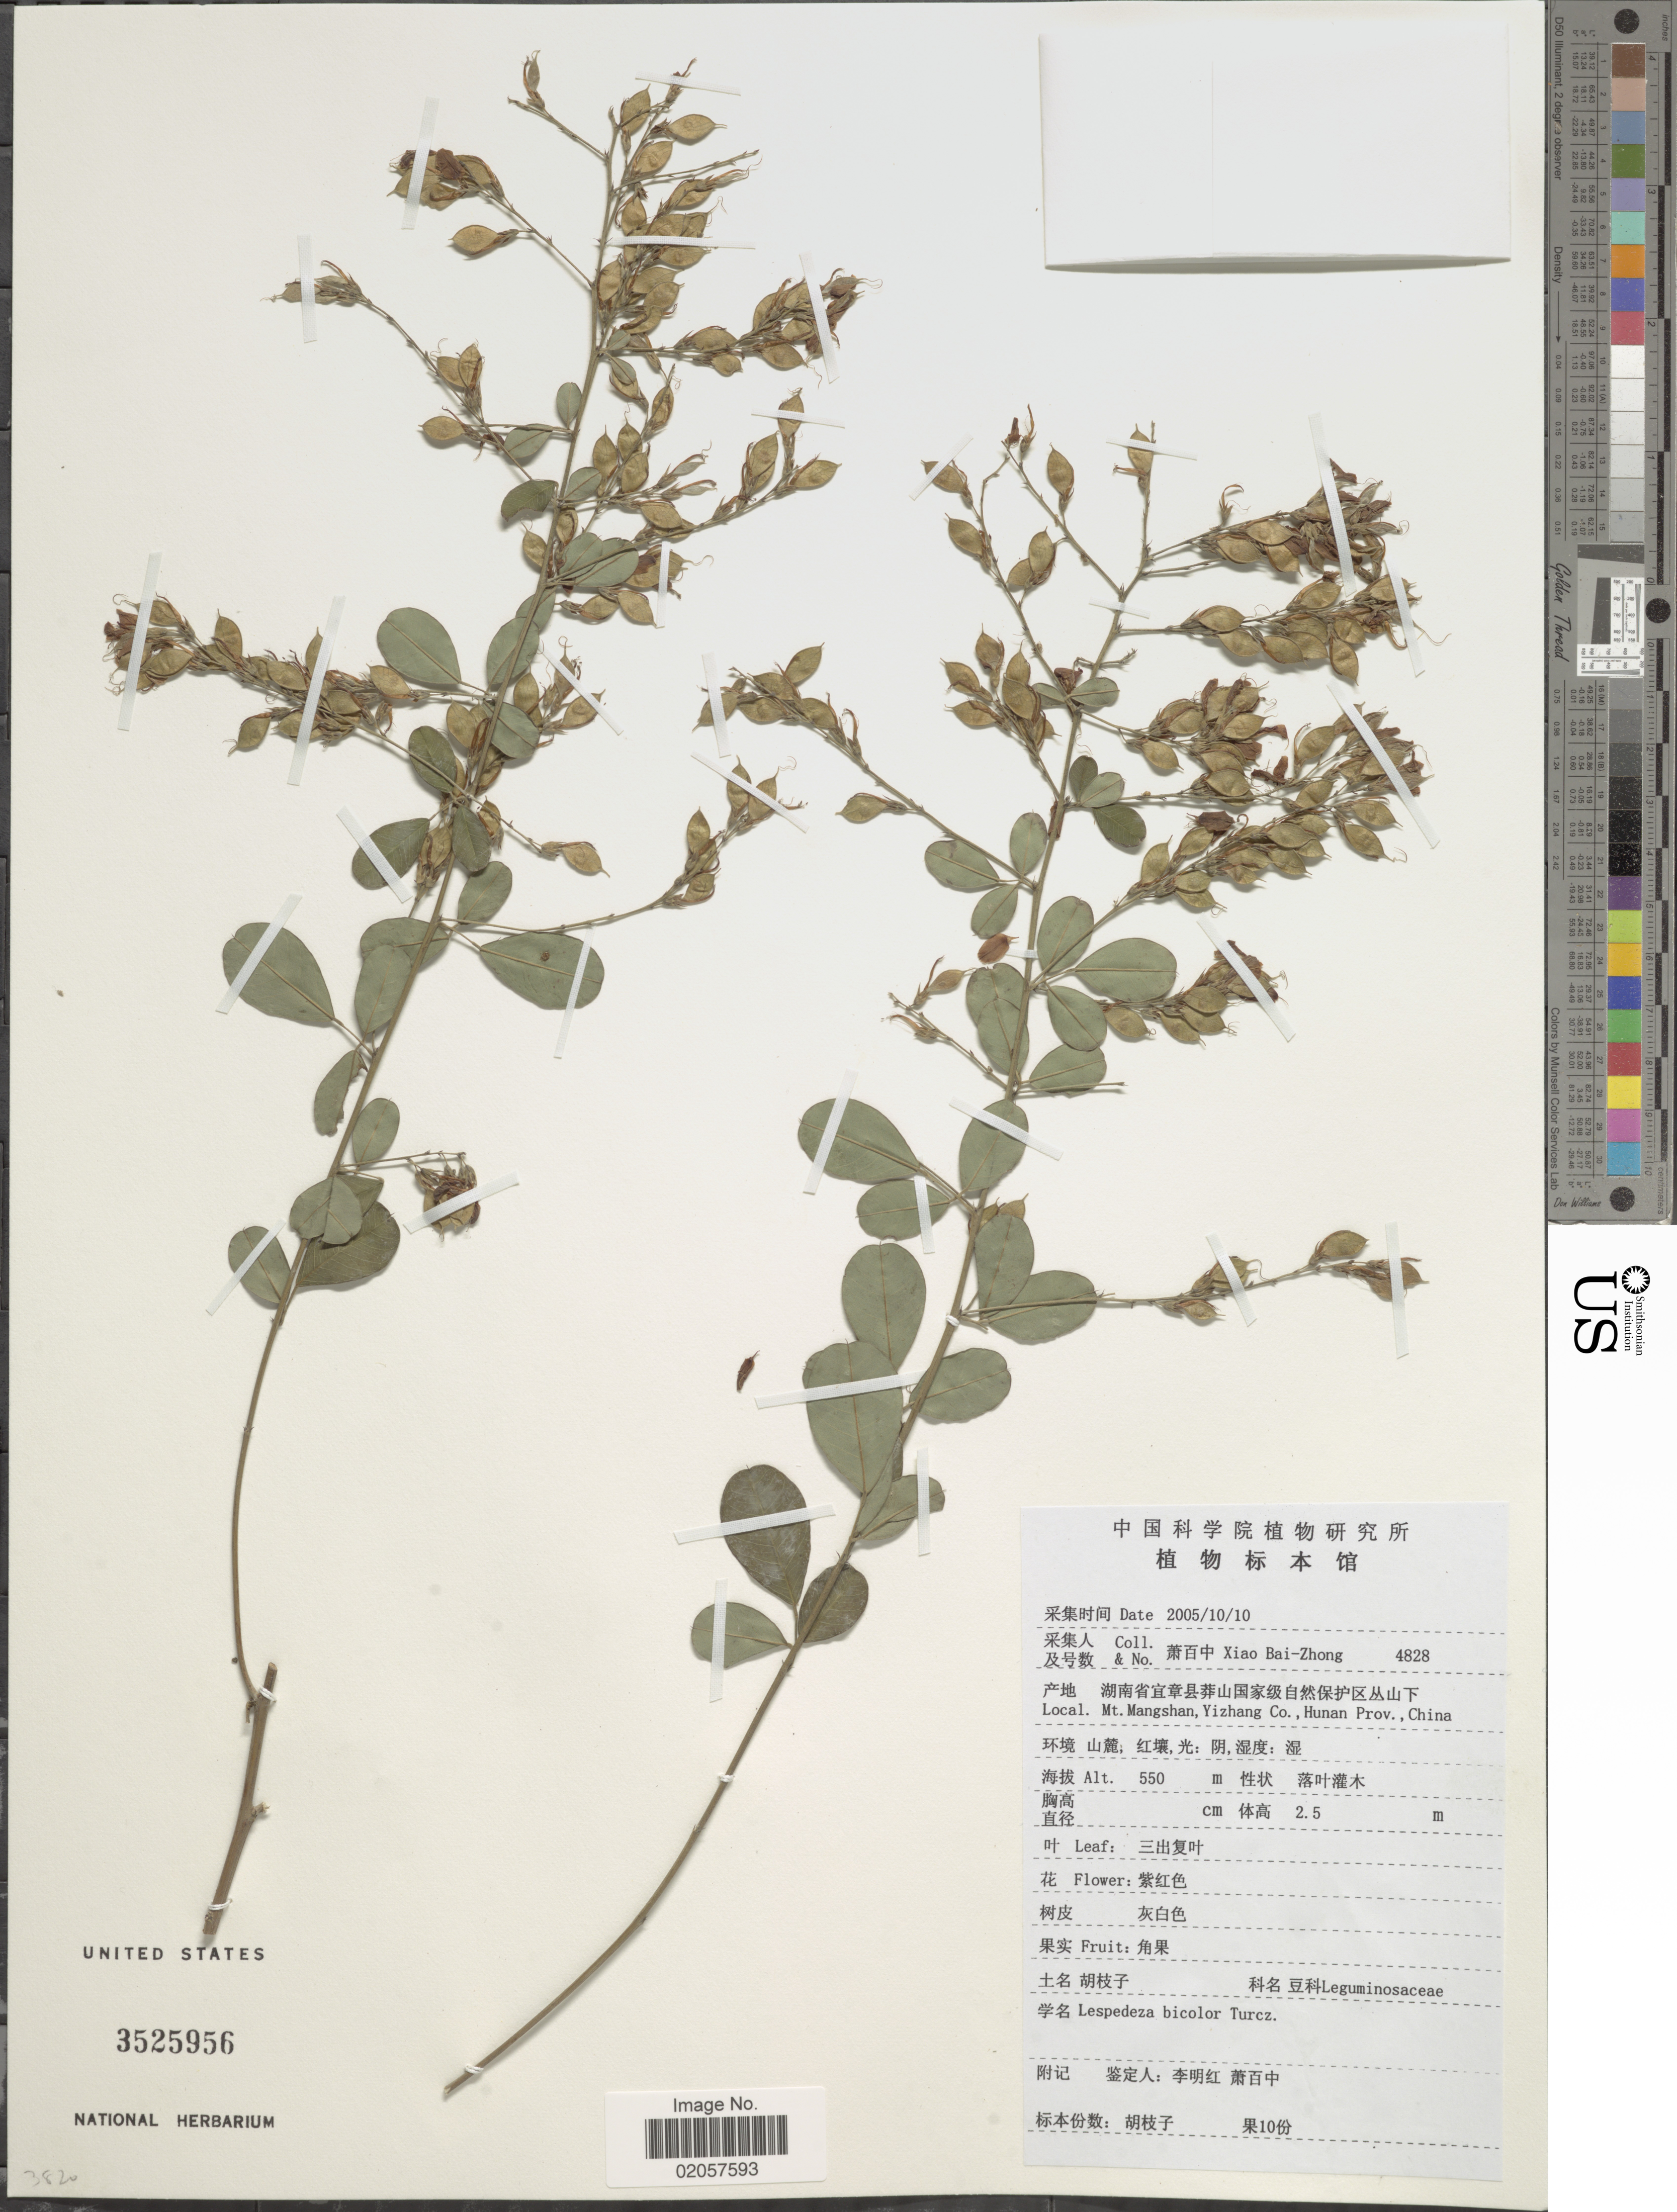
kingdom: Plantae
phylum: Tracheophyta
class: Magnoliopsida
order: Fabales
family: Fabaceae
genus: Lespedeza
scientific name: Lespedeza bicolor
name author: Turcz.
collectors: B. Z. Xiao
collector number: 4828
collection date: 2005-10-10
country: China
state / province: Hunan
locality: Mt. Mangshan, Yizhang Co.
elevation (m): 550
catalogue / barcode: US 3525956